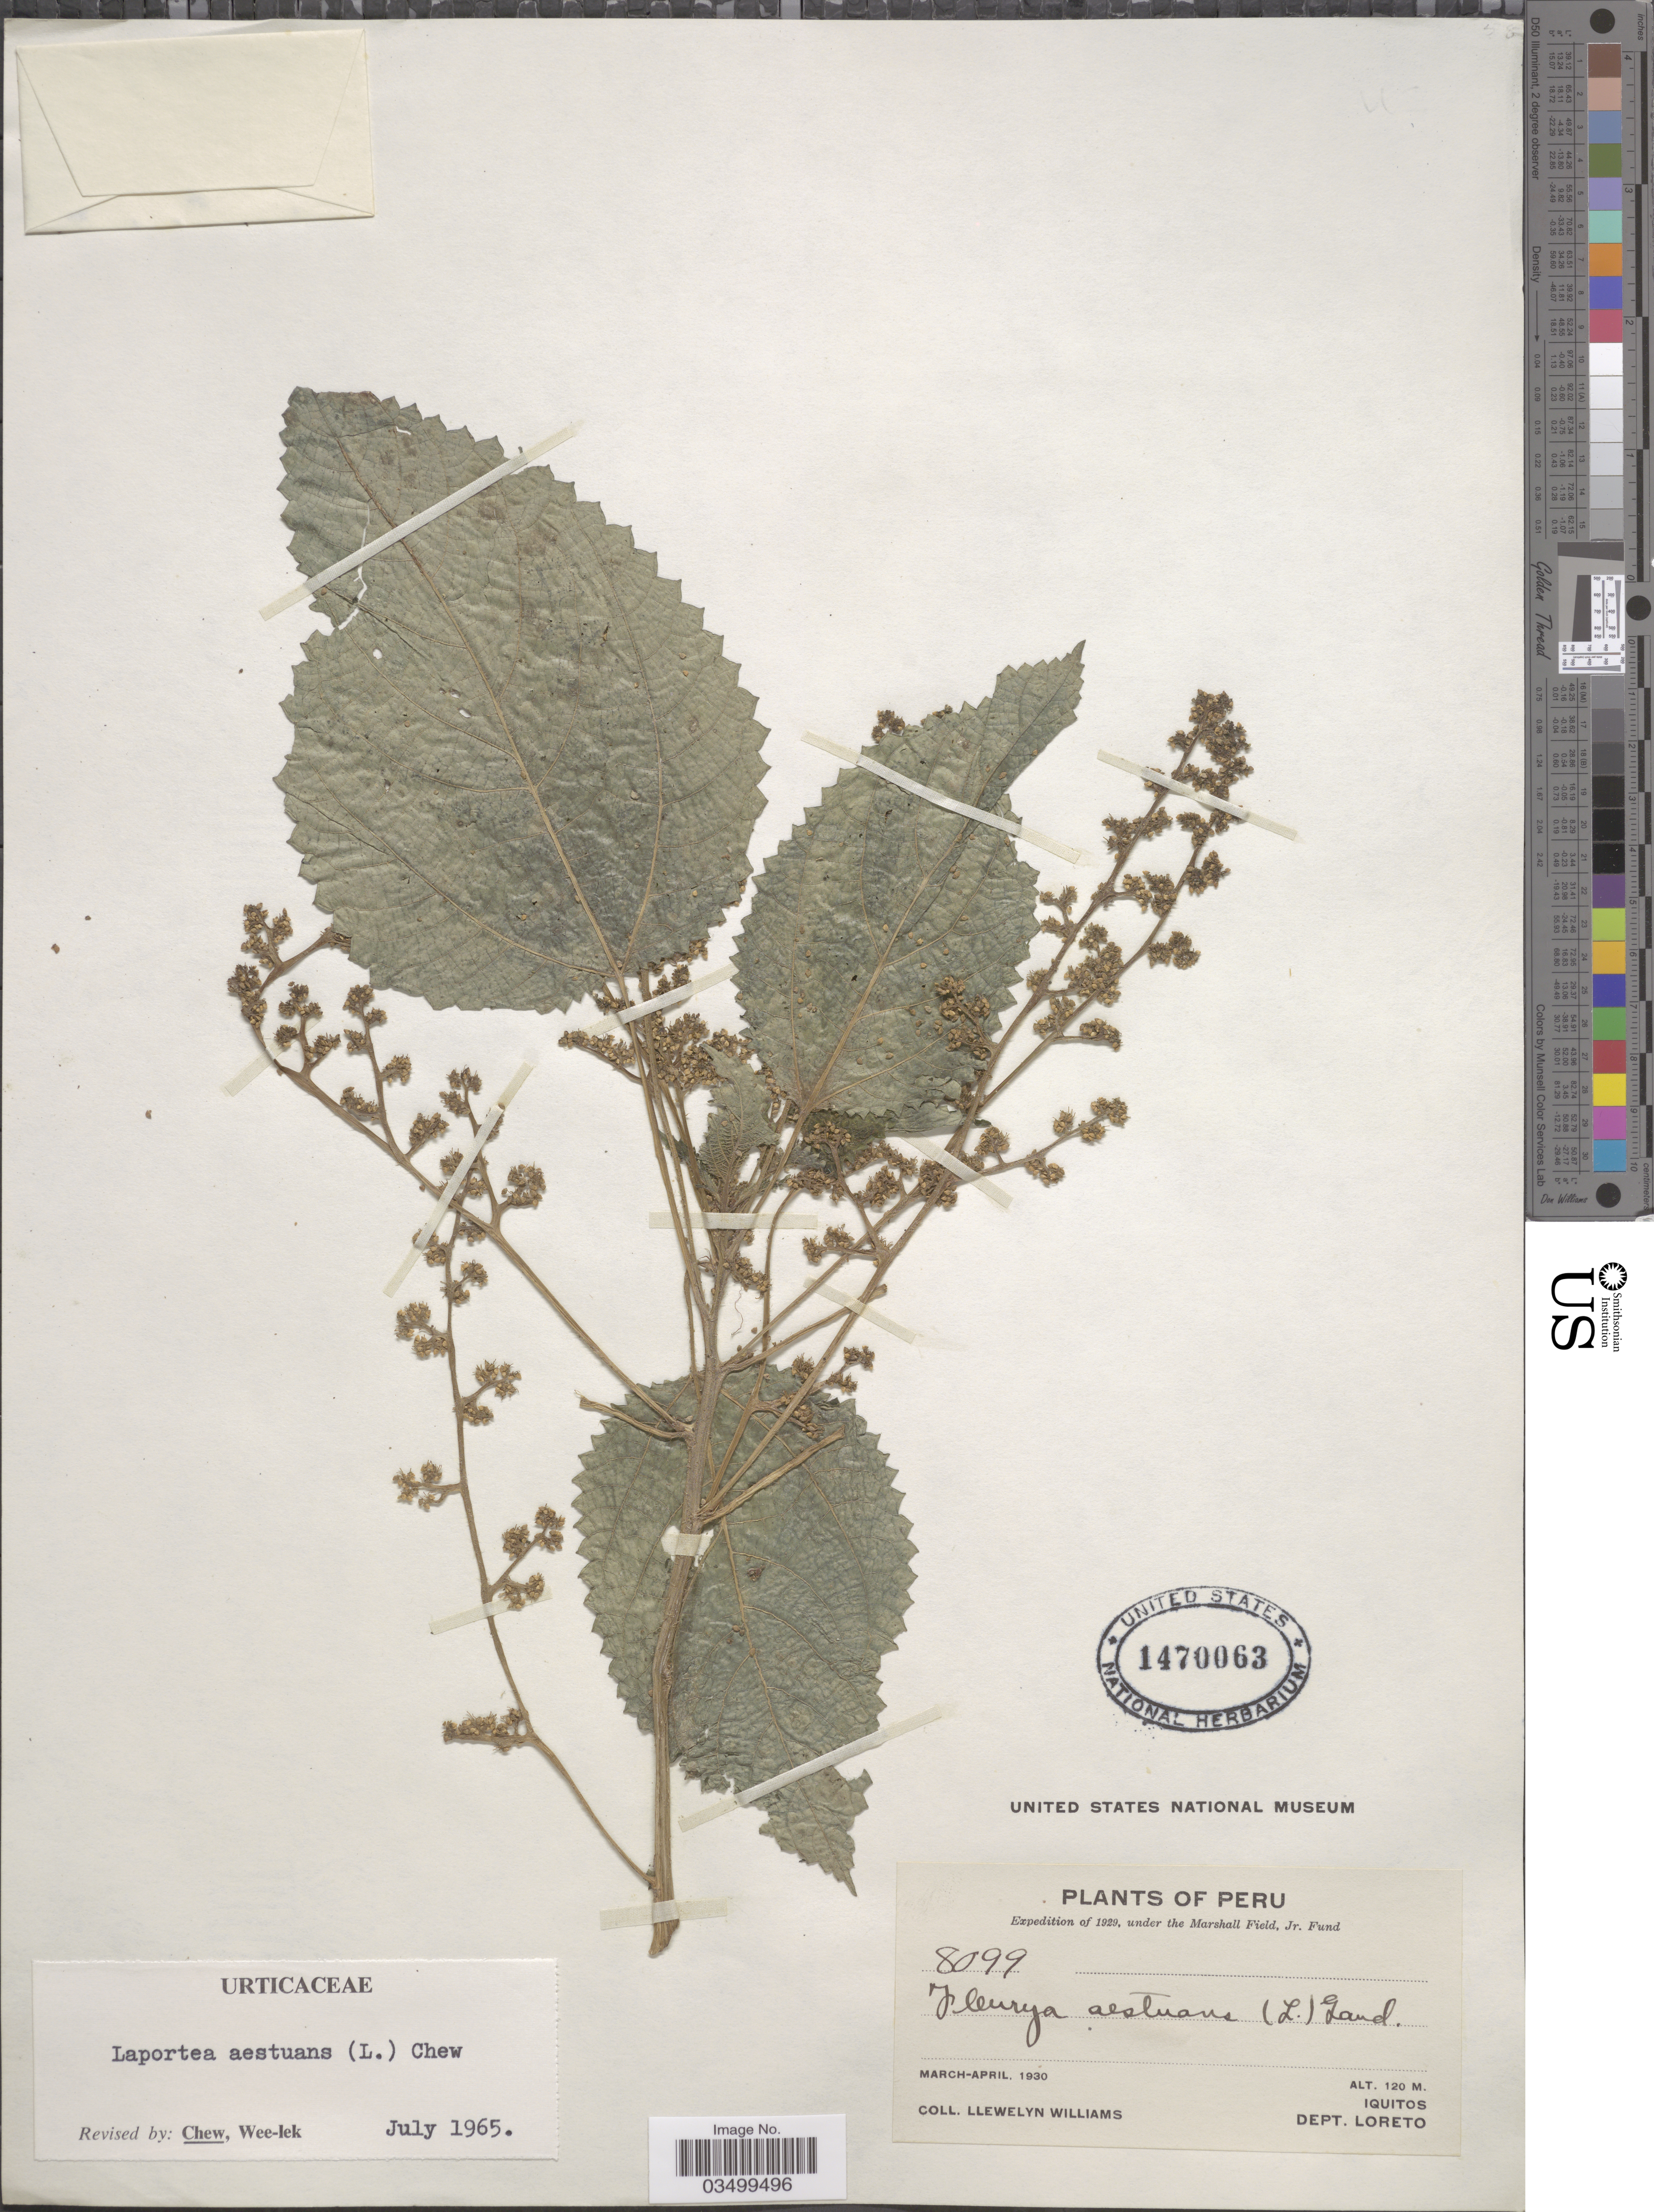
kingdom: Plantae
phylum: Tracheophyta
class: Magnoliopsida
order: Rosales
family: Urticaceae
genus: Laportea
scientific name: Laportea aestuans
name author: (L.) Chew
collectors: Ll. Williams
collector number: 8099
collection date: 1930-03/1930-04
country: Peru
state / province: Loreto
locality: Iquitos. Dept. Loreto.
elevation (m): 120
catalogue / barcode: US 1470063